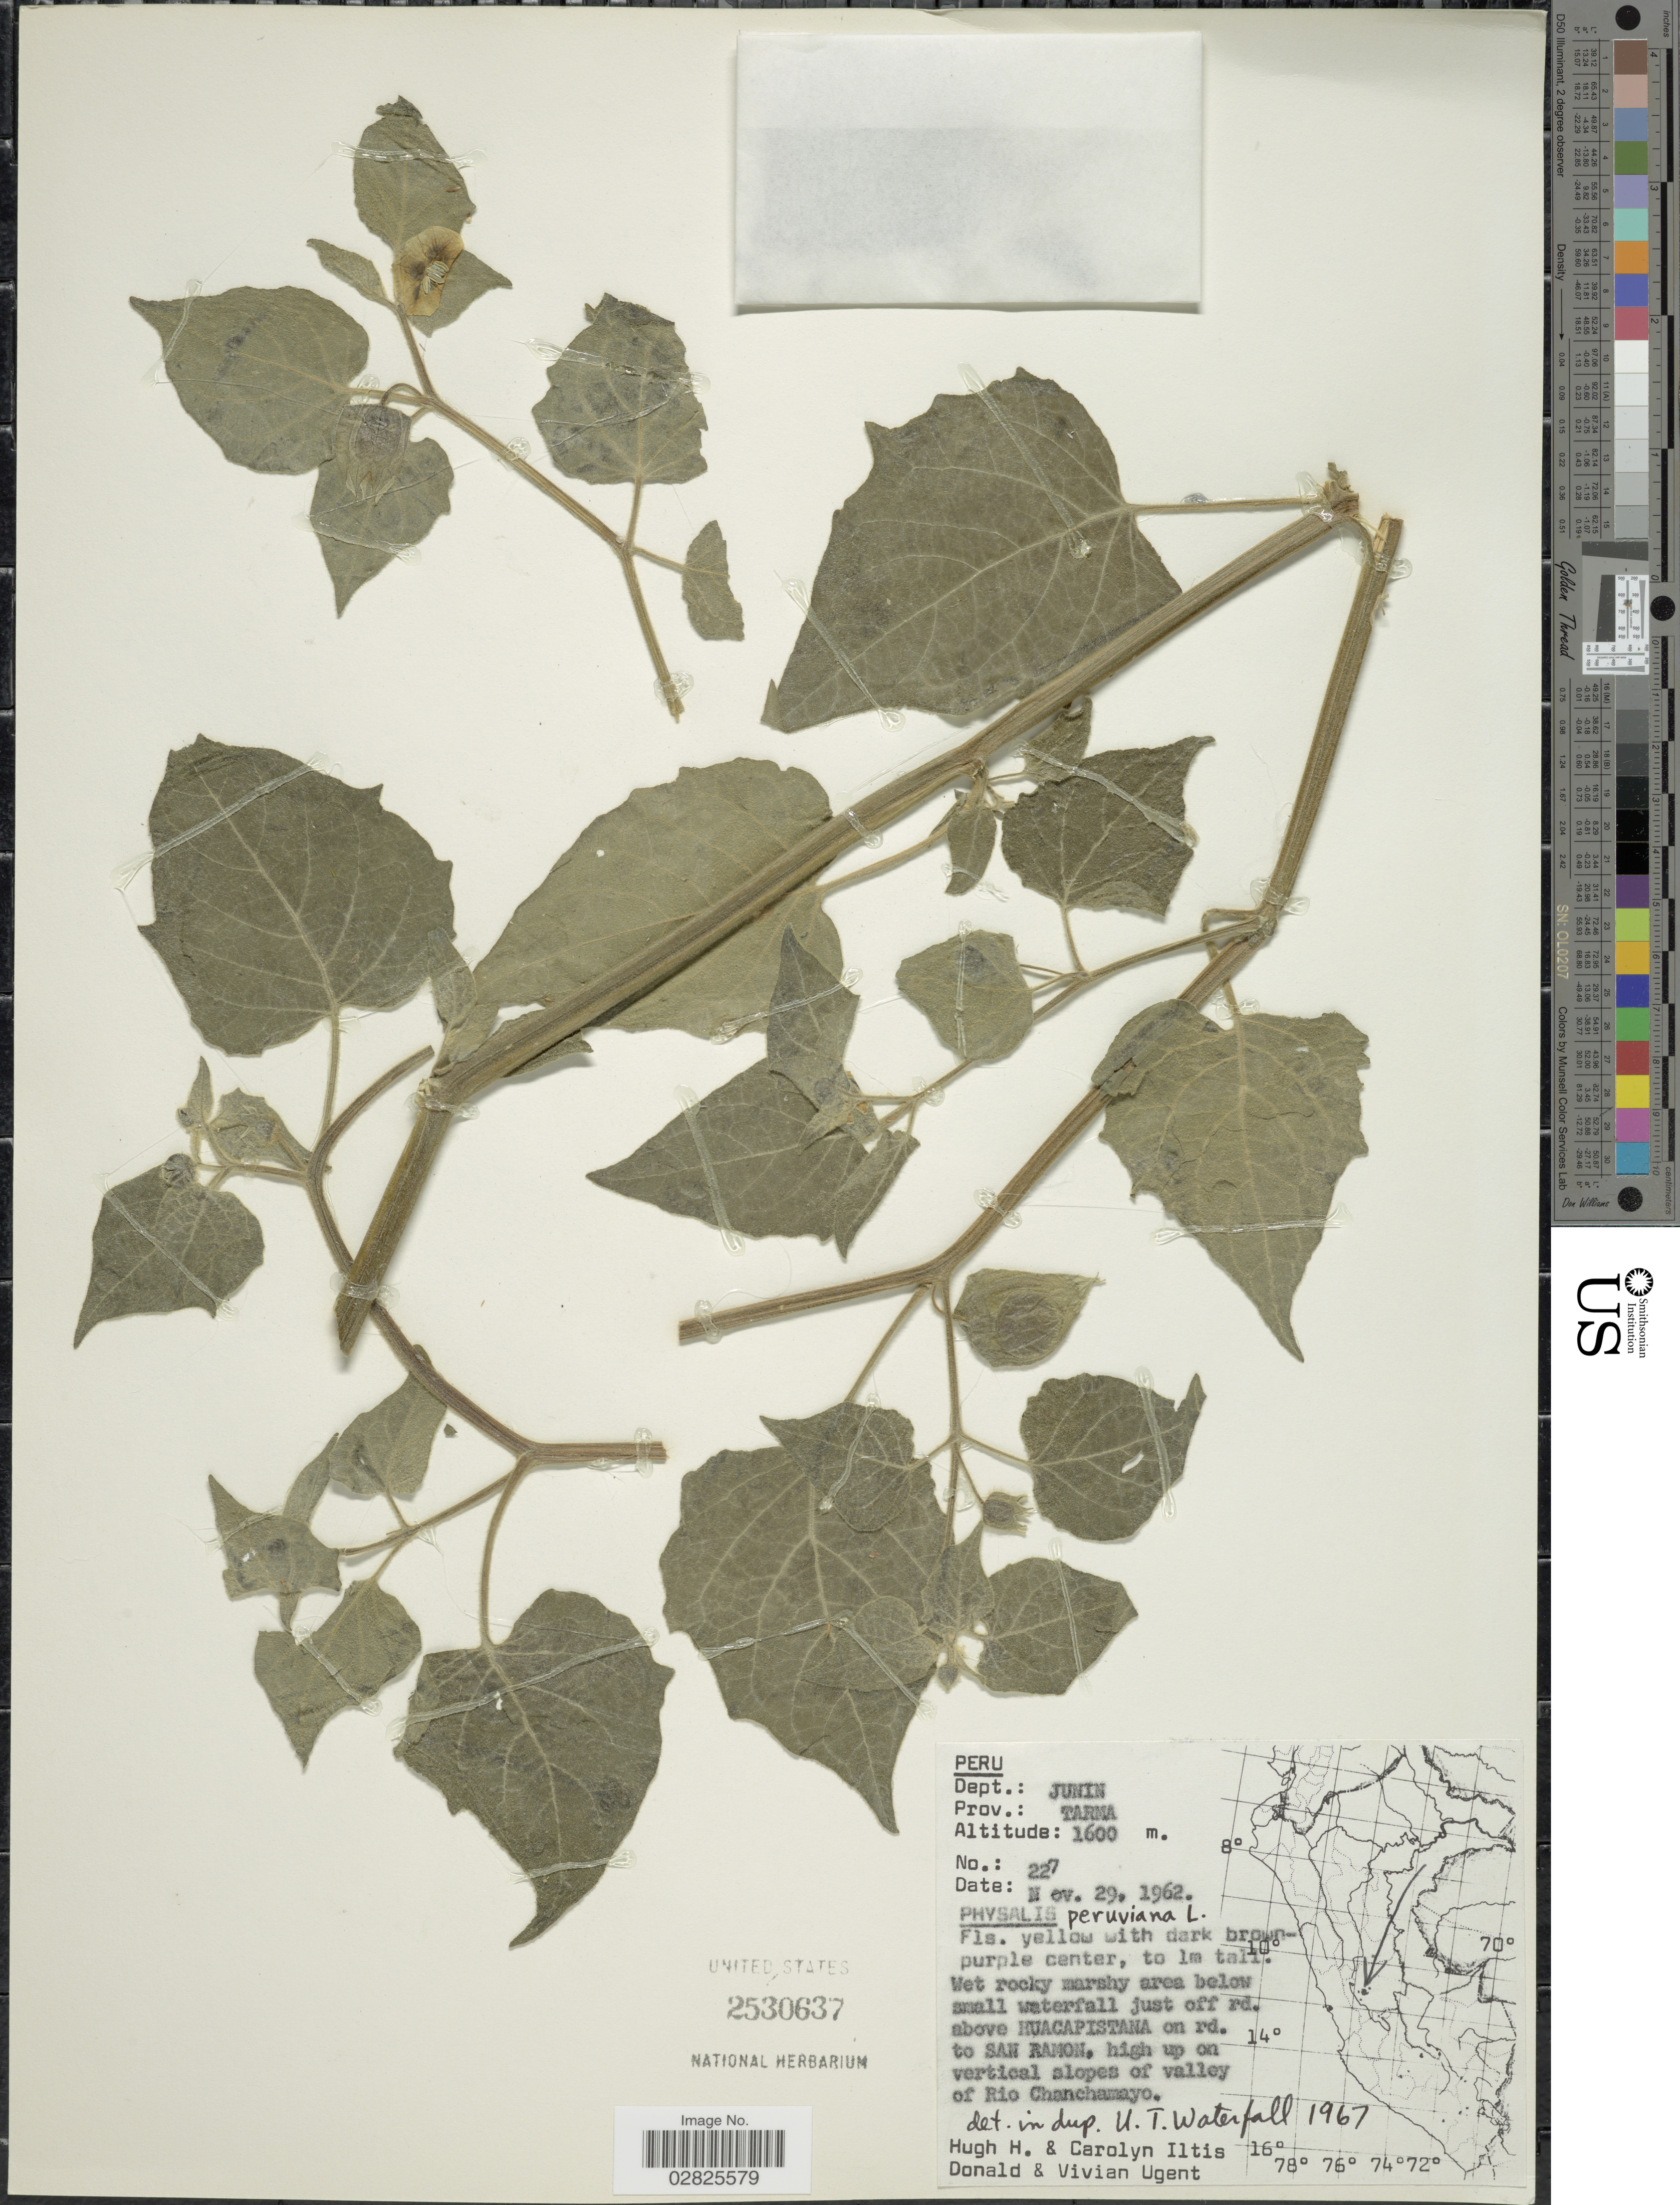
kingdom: Plantae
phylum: Tracheophyta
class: Magnoliopsida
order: Solanales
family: Solanaceae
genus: Physalis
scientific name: Physalis peruviana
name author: L.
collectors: H. H. Iltis, C. G. Iltis, D. Ugent & V. Ugent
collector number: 227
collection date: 1962-11-29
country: Peru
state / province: Junín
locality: Dept.: Junin. Prov.: Tarma. Wet rocky marshy area below small waterfall just off rd. above Huacapistana on rd. to San Ramon, high up on vertical slopes of valley of Rio Chanchamayo.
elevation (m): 1600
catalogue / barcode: US 2530637